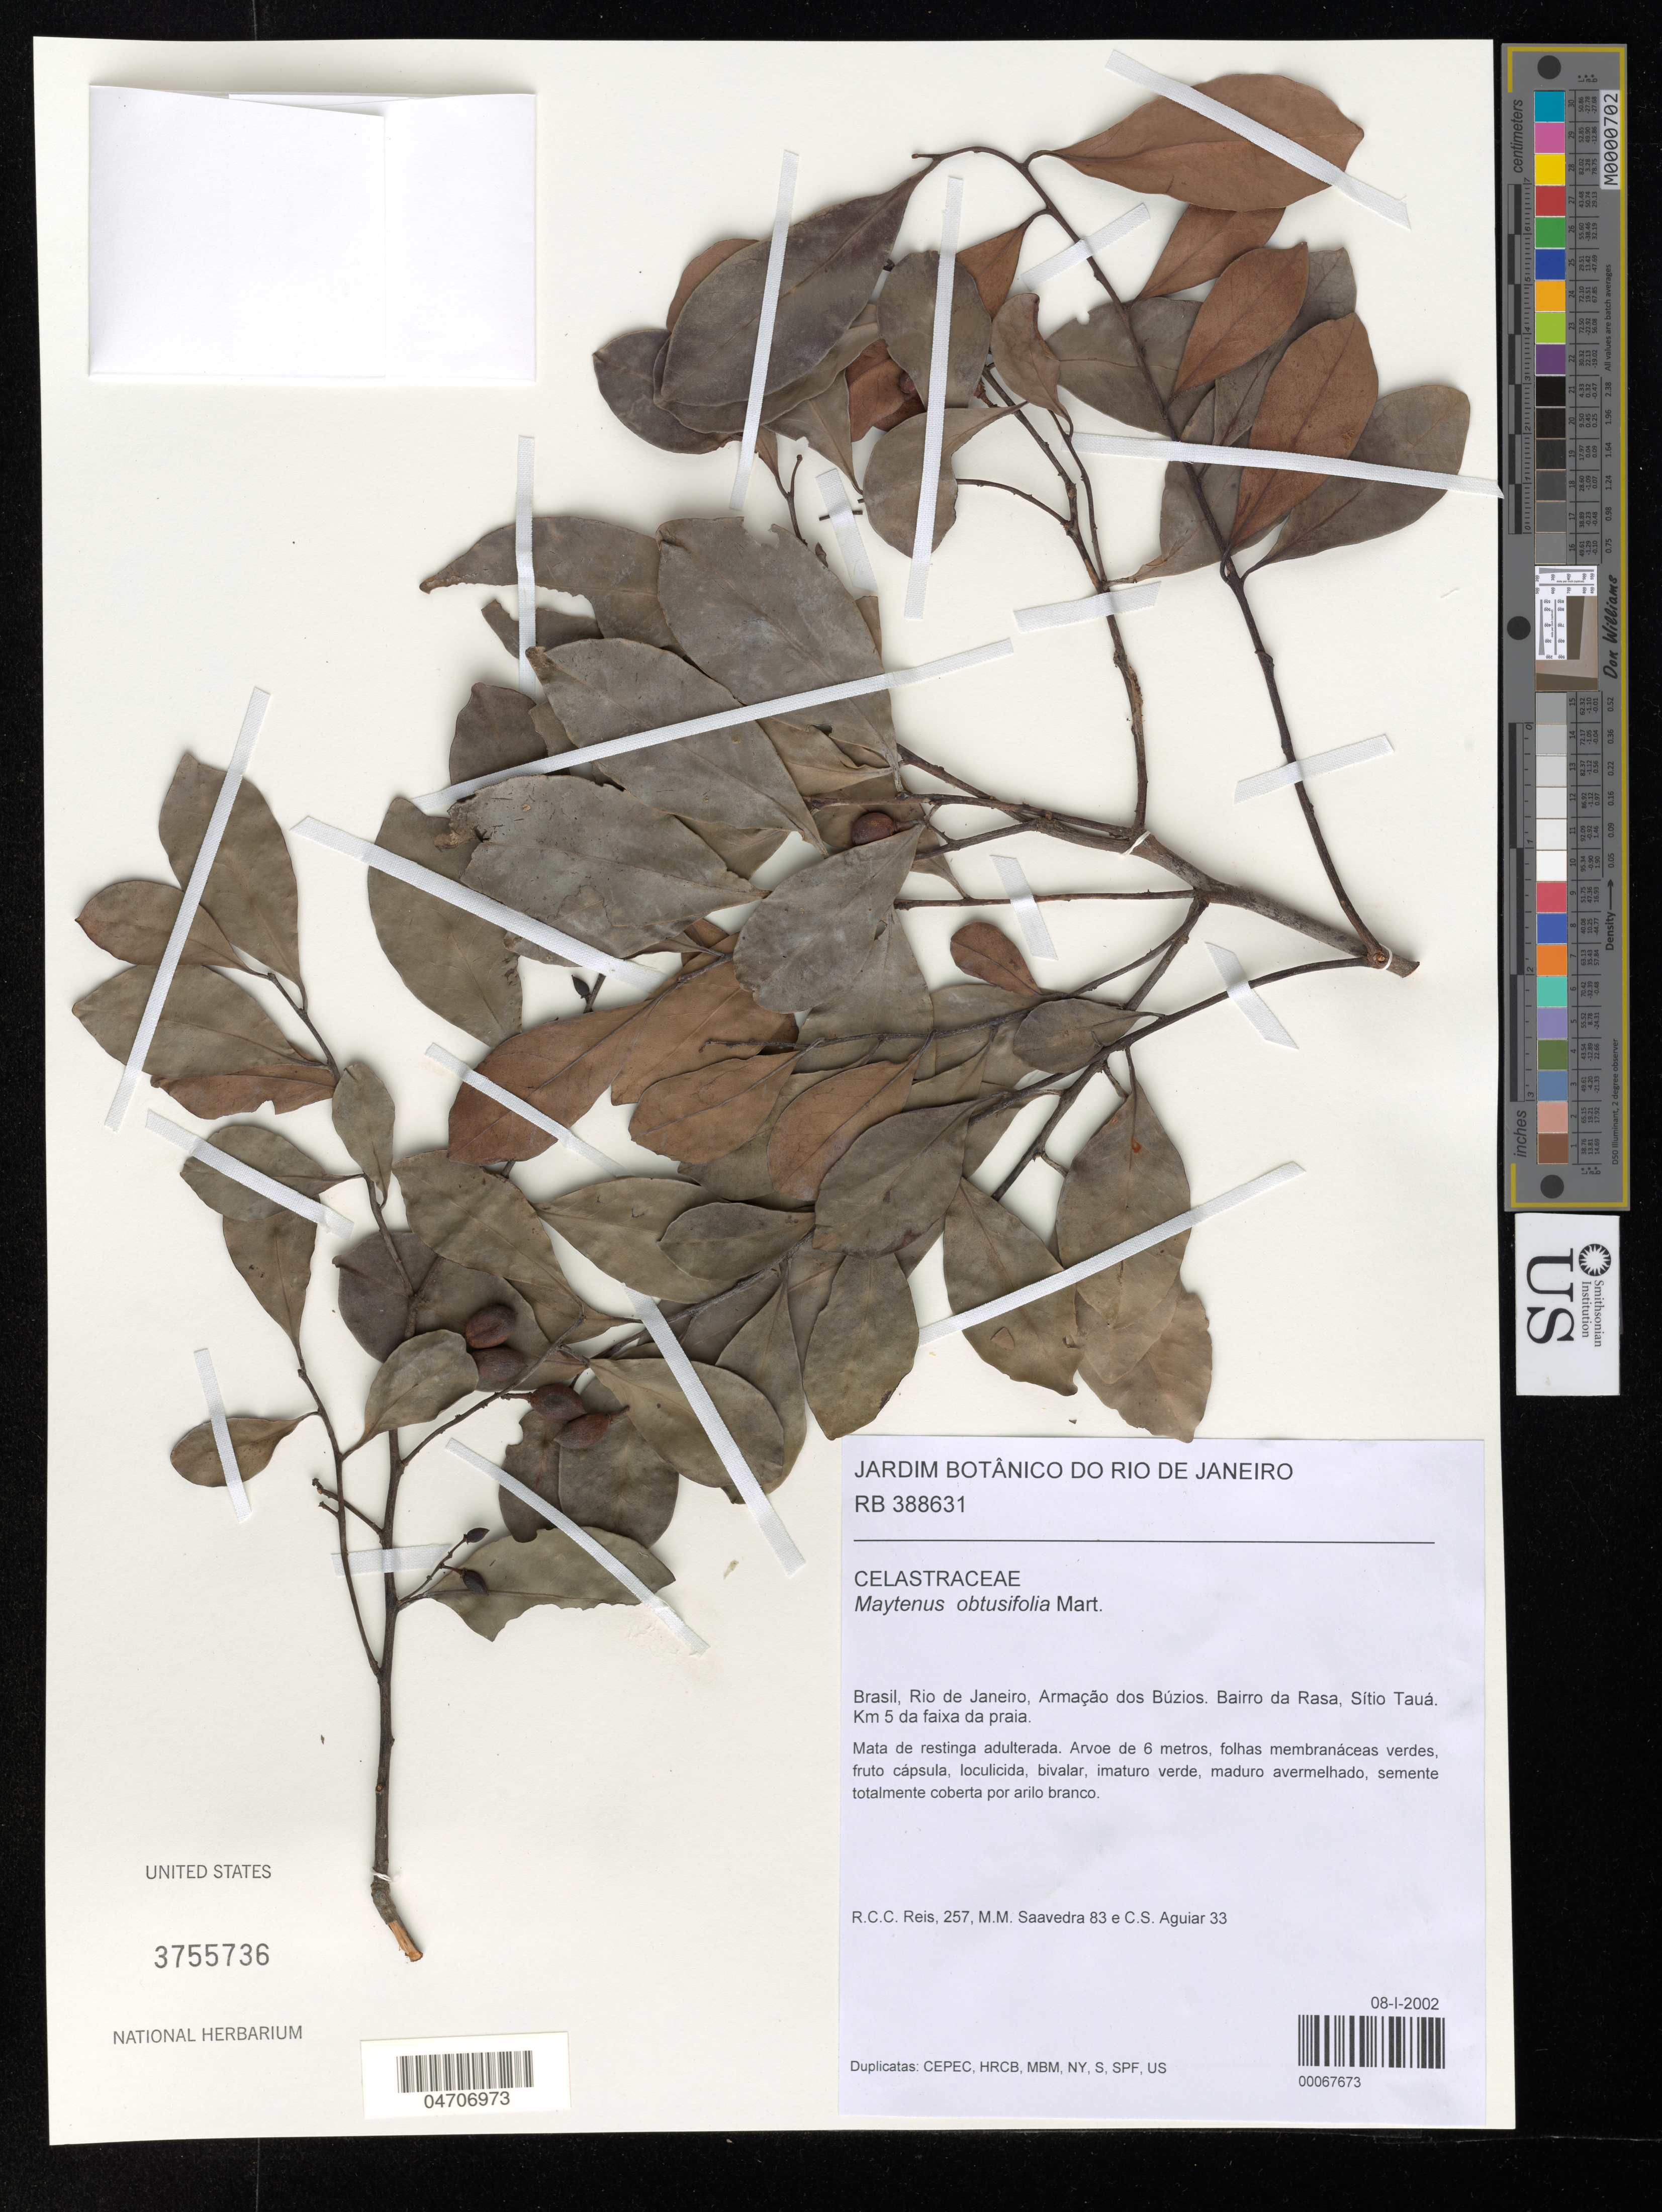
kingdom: Plantae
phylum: Tracheophyta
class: Magnoliopsida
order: Celastrales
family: Celastraceae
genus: Maytenus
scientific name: Maytenus obtusifolia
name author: Mart.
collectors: R. Reis, M. Saavedra & C. Aguiar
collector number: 257/83/33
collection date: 2002-01-08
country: Brazil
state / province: Rio de Janeiro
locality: Armação dos Búzios. Bairro da Rasa. Sítio Tauá. Km 5 da faixa da praia.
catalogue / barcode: US 3755736